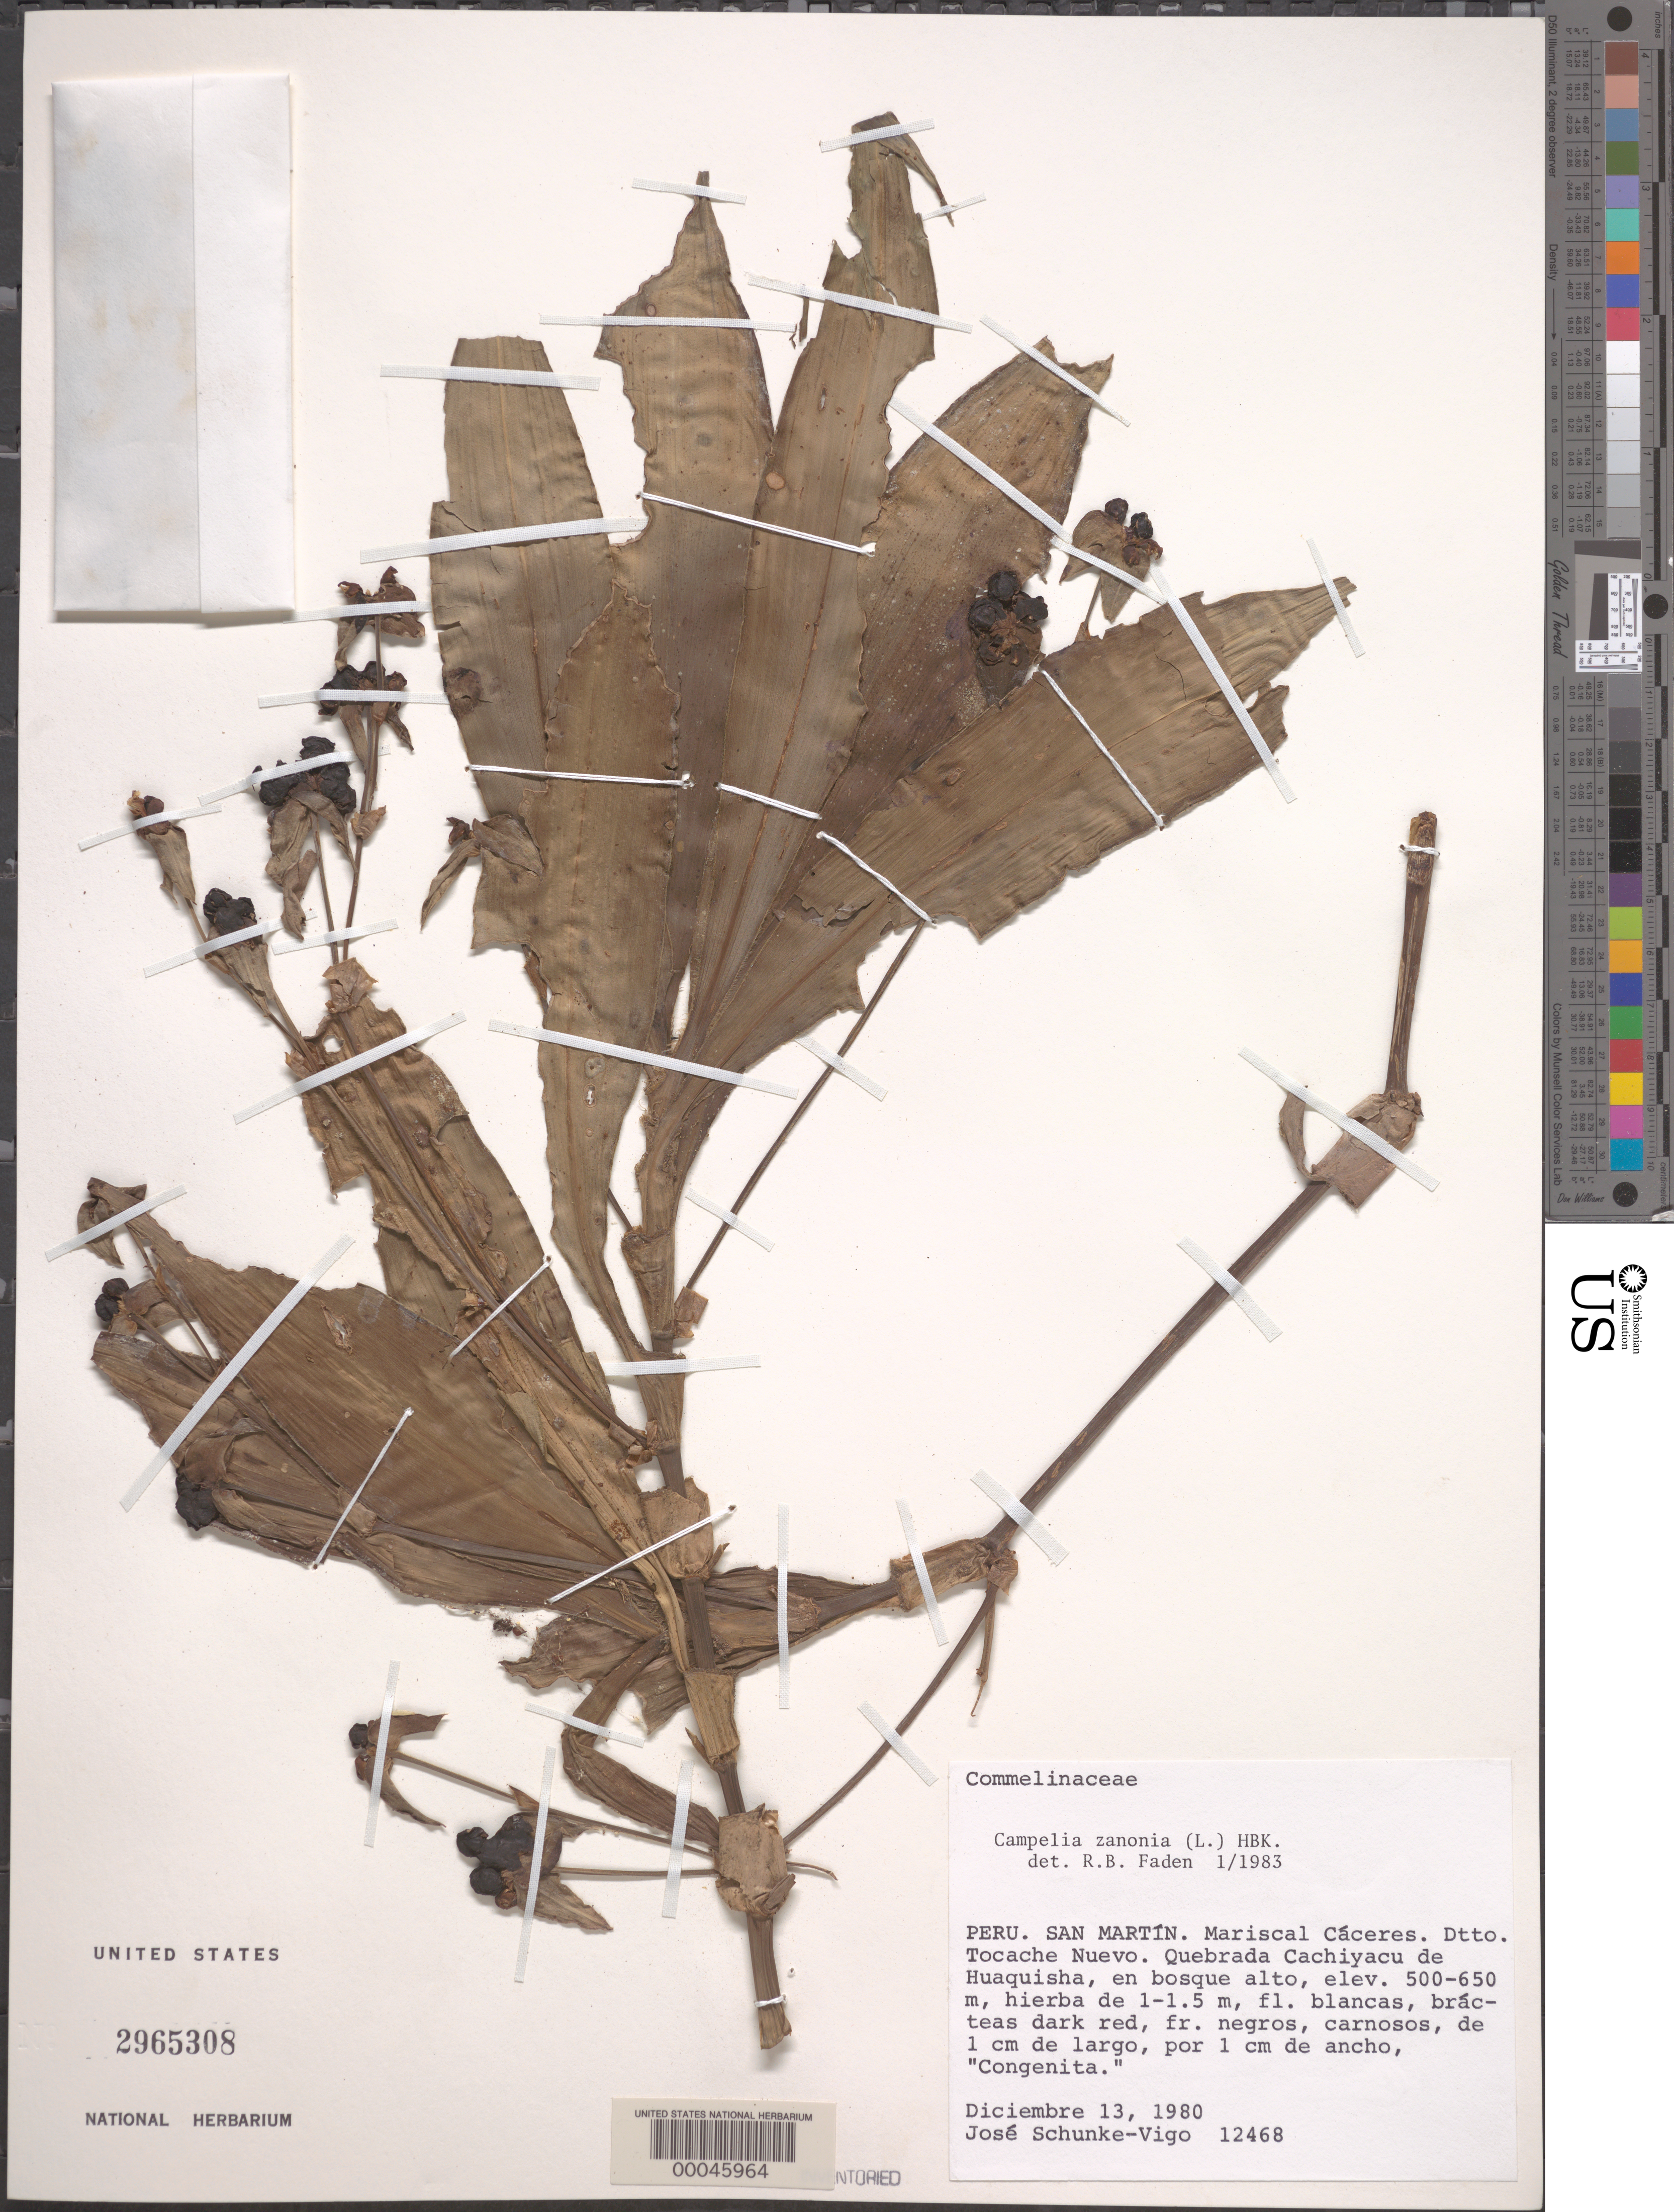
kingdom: Plantae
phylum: Tracheophyta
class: Liliopsida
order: Commelinales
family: Commelinaceae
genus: Tradescantia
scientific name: Tradescantia zanonia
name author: (L.) Sw.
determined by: Faden, Robert B., (US), Smithsonian Institution - National Museum of Natural History (UNITED STATES)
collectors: J. Schunke Vigo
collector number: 12468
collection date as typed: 13 Dec 1980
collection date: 1980-12-13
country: Peru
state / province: San Martín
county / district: Mariscal Cáceres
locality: Quebrada cachiyacu de huaquisha; tocache nuevo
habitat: Low forest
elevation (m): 500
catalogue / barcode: US 2965308